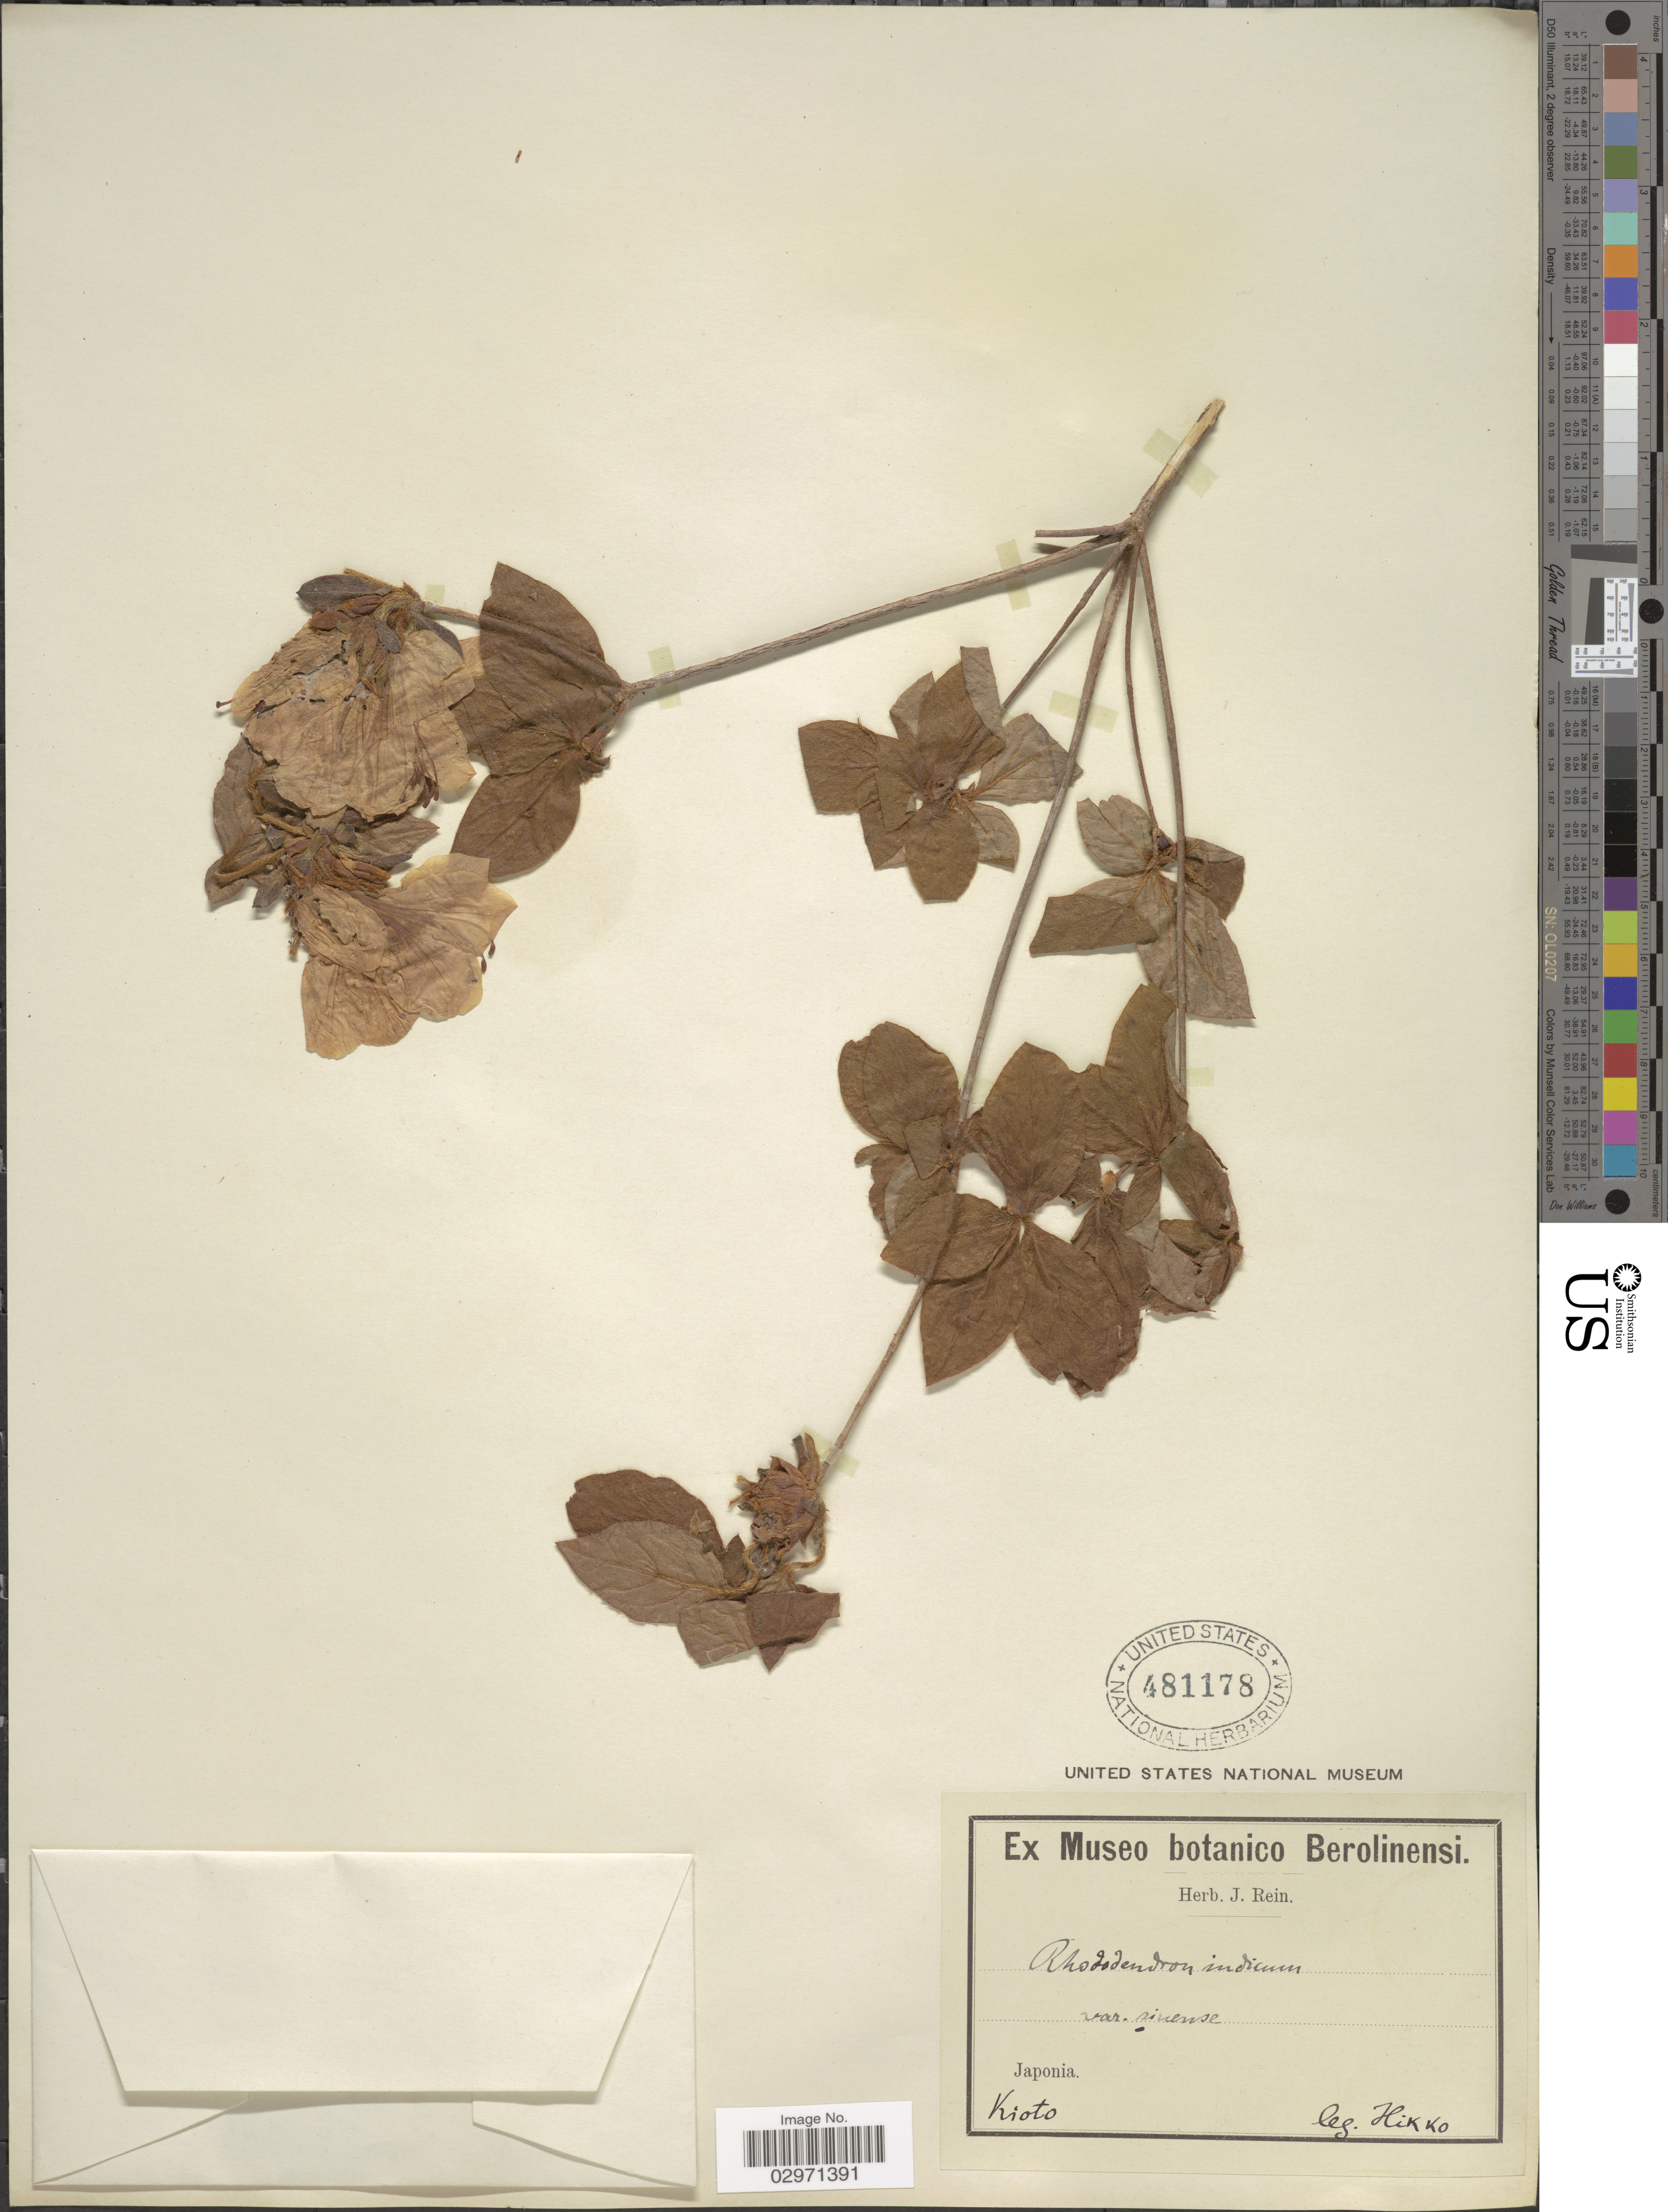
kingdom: Plantae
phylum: Tracheophyta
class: Magnoliopsida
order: Ericales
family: Ericaceae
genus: Rhododendron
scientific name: Rhododendron indicum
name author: (L.) Sweet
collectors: -. Hikko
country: Japan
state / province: Kyoto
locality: Japonia. Kioto.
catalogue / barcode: US 481178